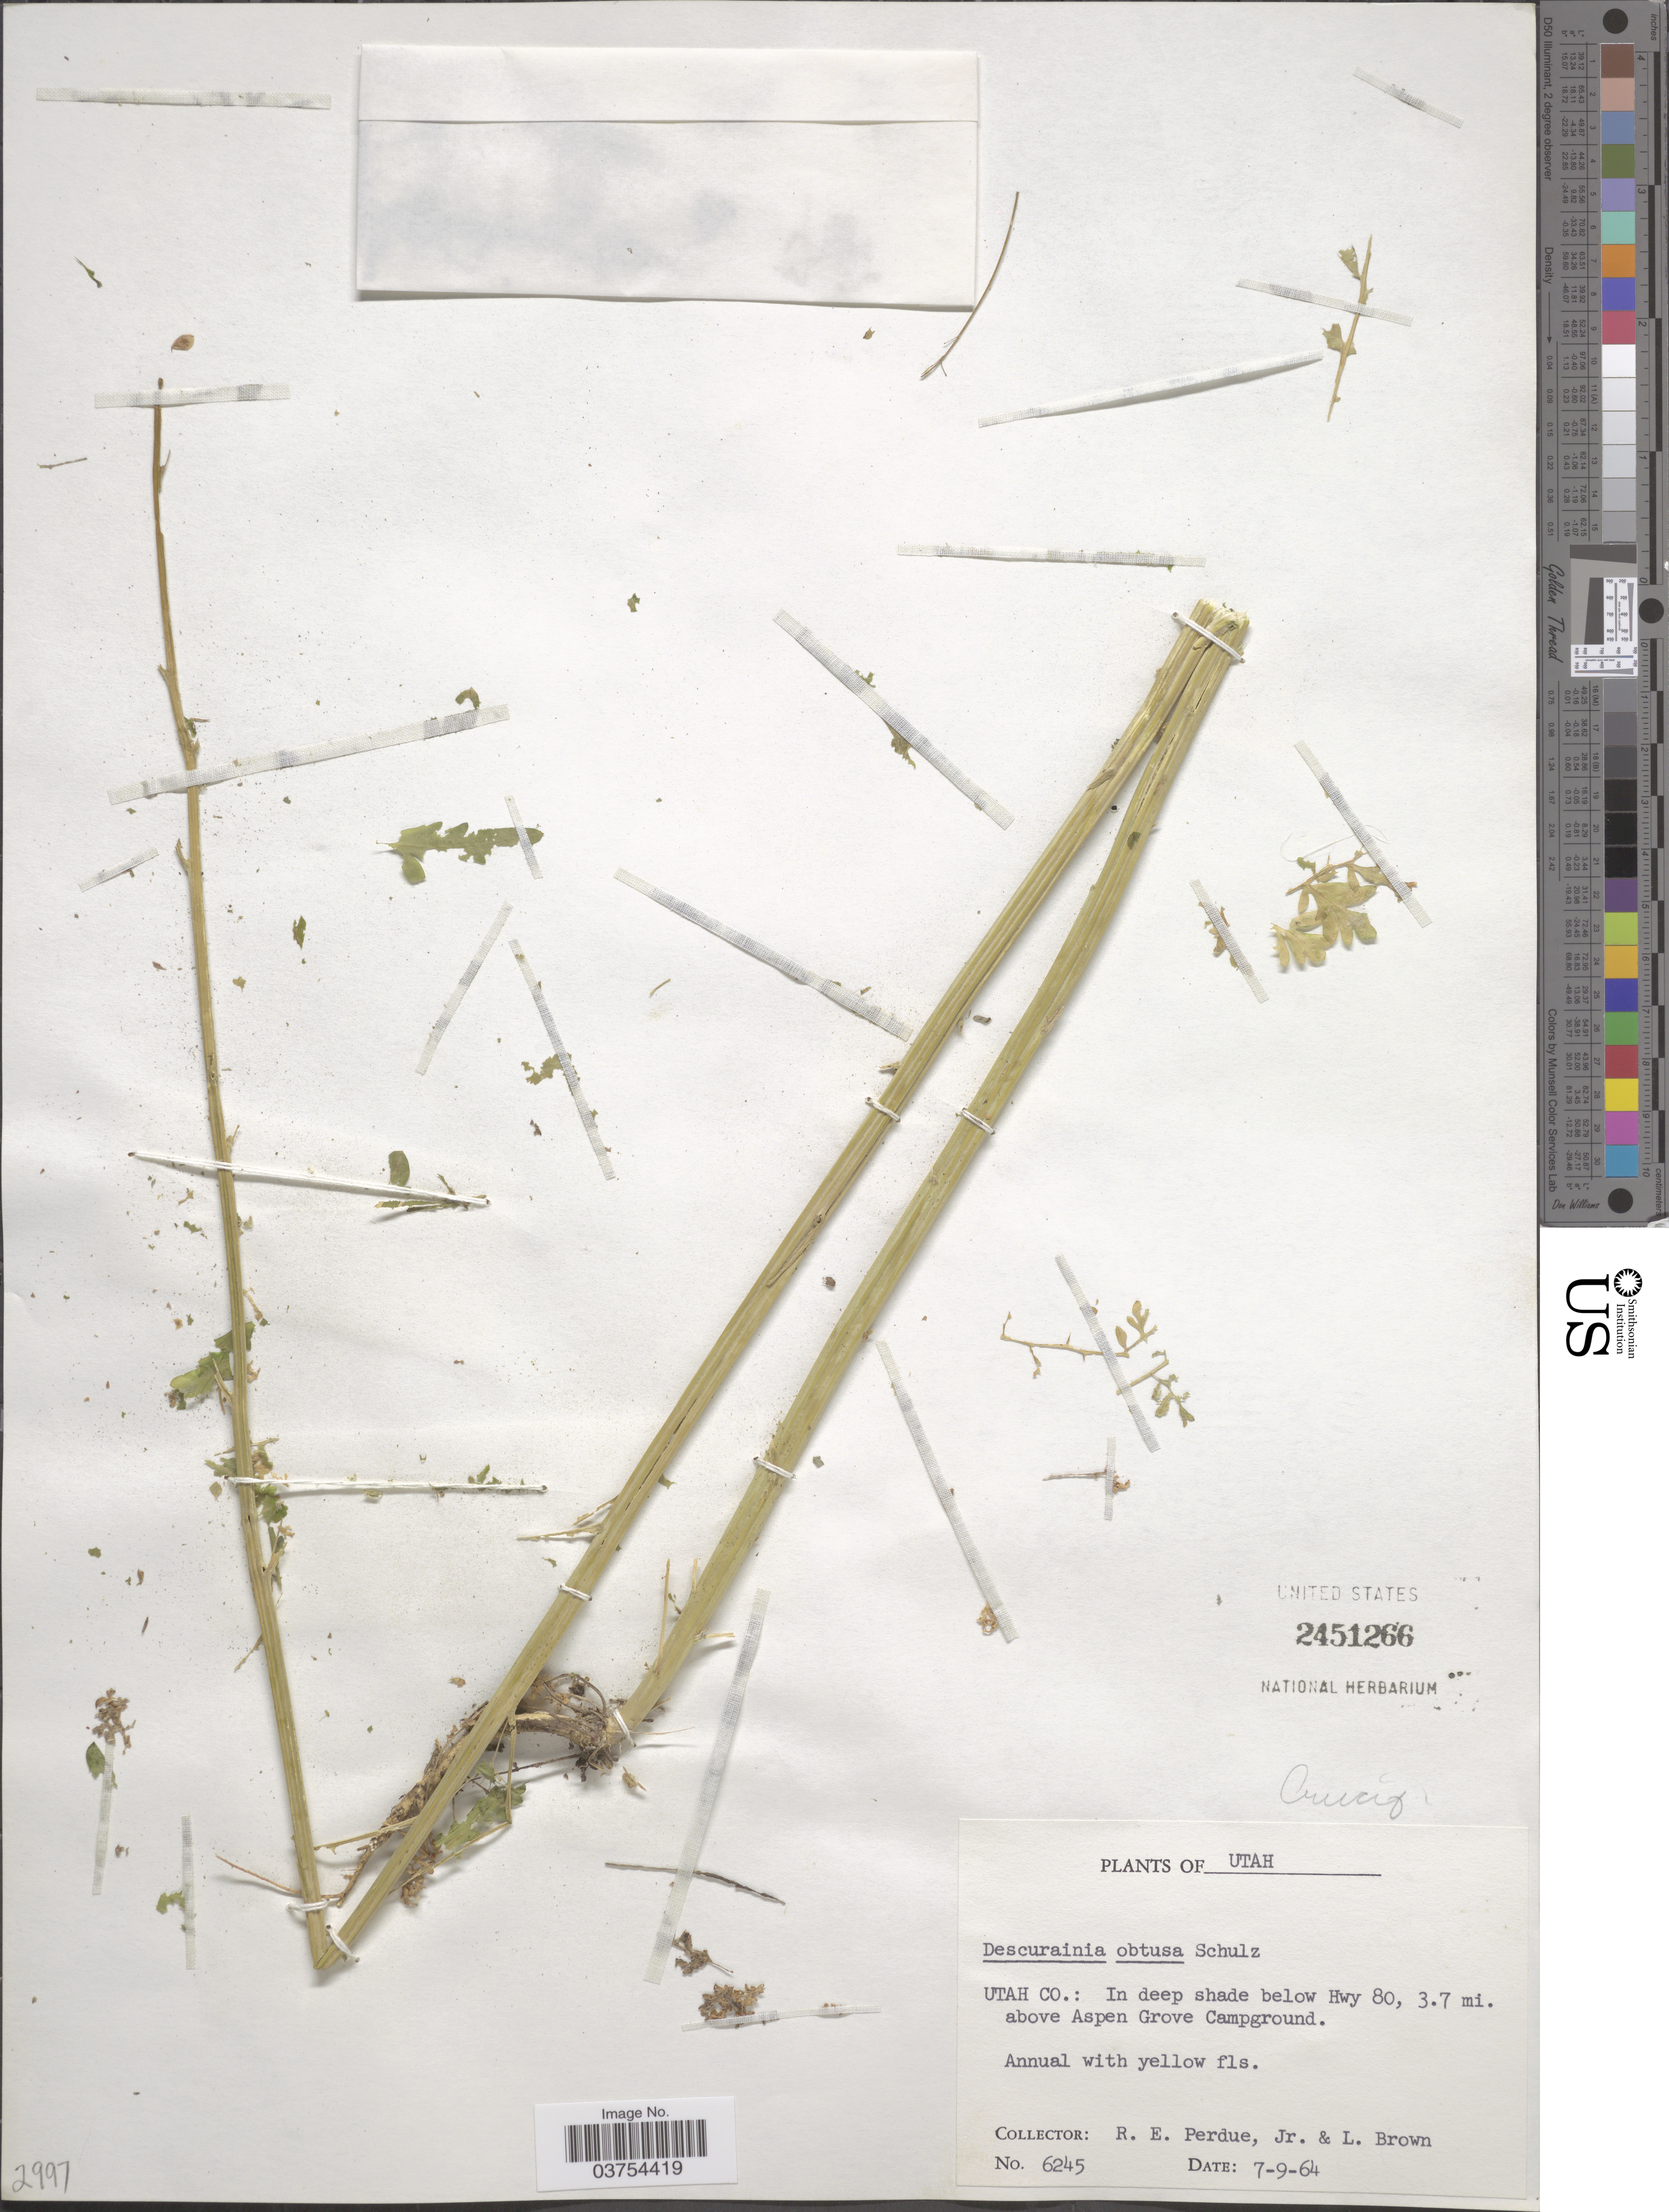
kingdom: Plantae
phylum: Tracheophyta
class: Magnoliopsida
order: Brassicales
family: Brassicaceae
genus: Descurainia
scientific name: Descurainia obtusa subsp. adenophora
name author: (Wooton & Standl.) Detling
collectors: R. E. Perdue & L. Brown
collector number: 6245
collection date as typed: Transcribed d/m/y: 9/7/64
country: United States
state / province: Utah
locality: Utah Co.: In deep shade below Hwy 80, 3.7 mi. above Aspen Grove Campground.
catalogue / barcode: US 2451266